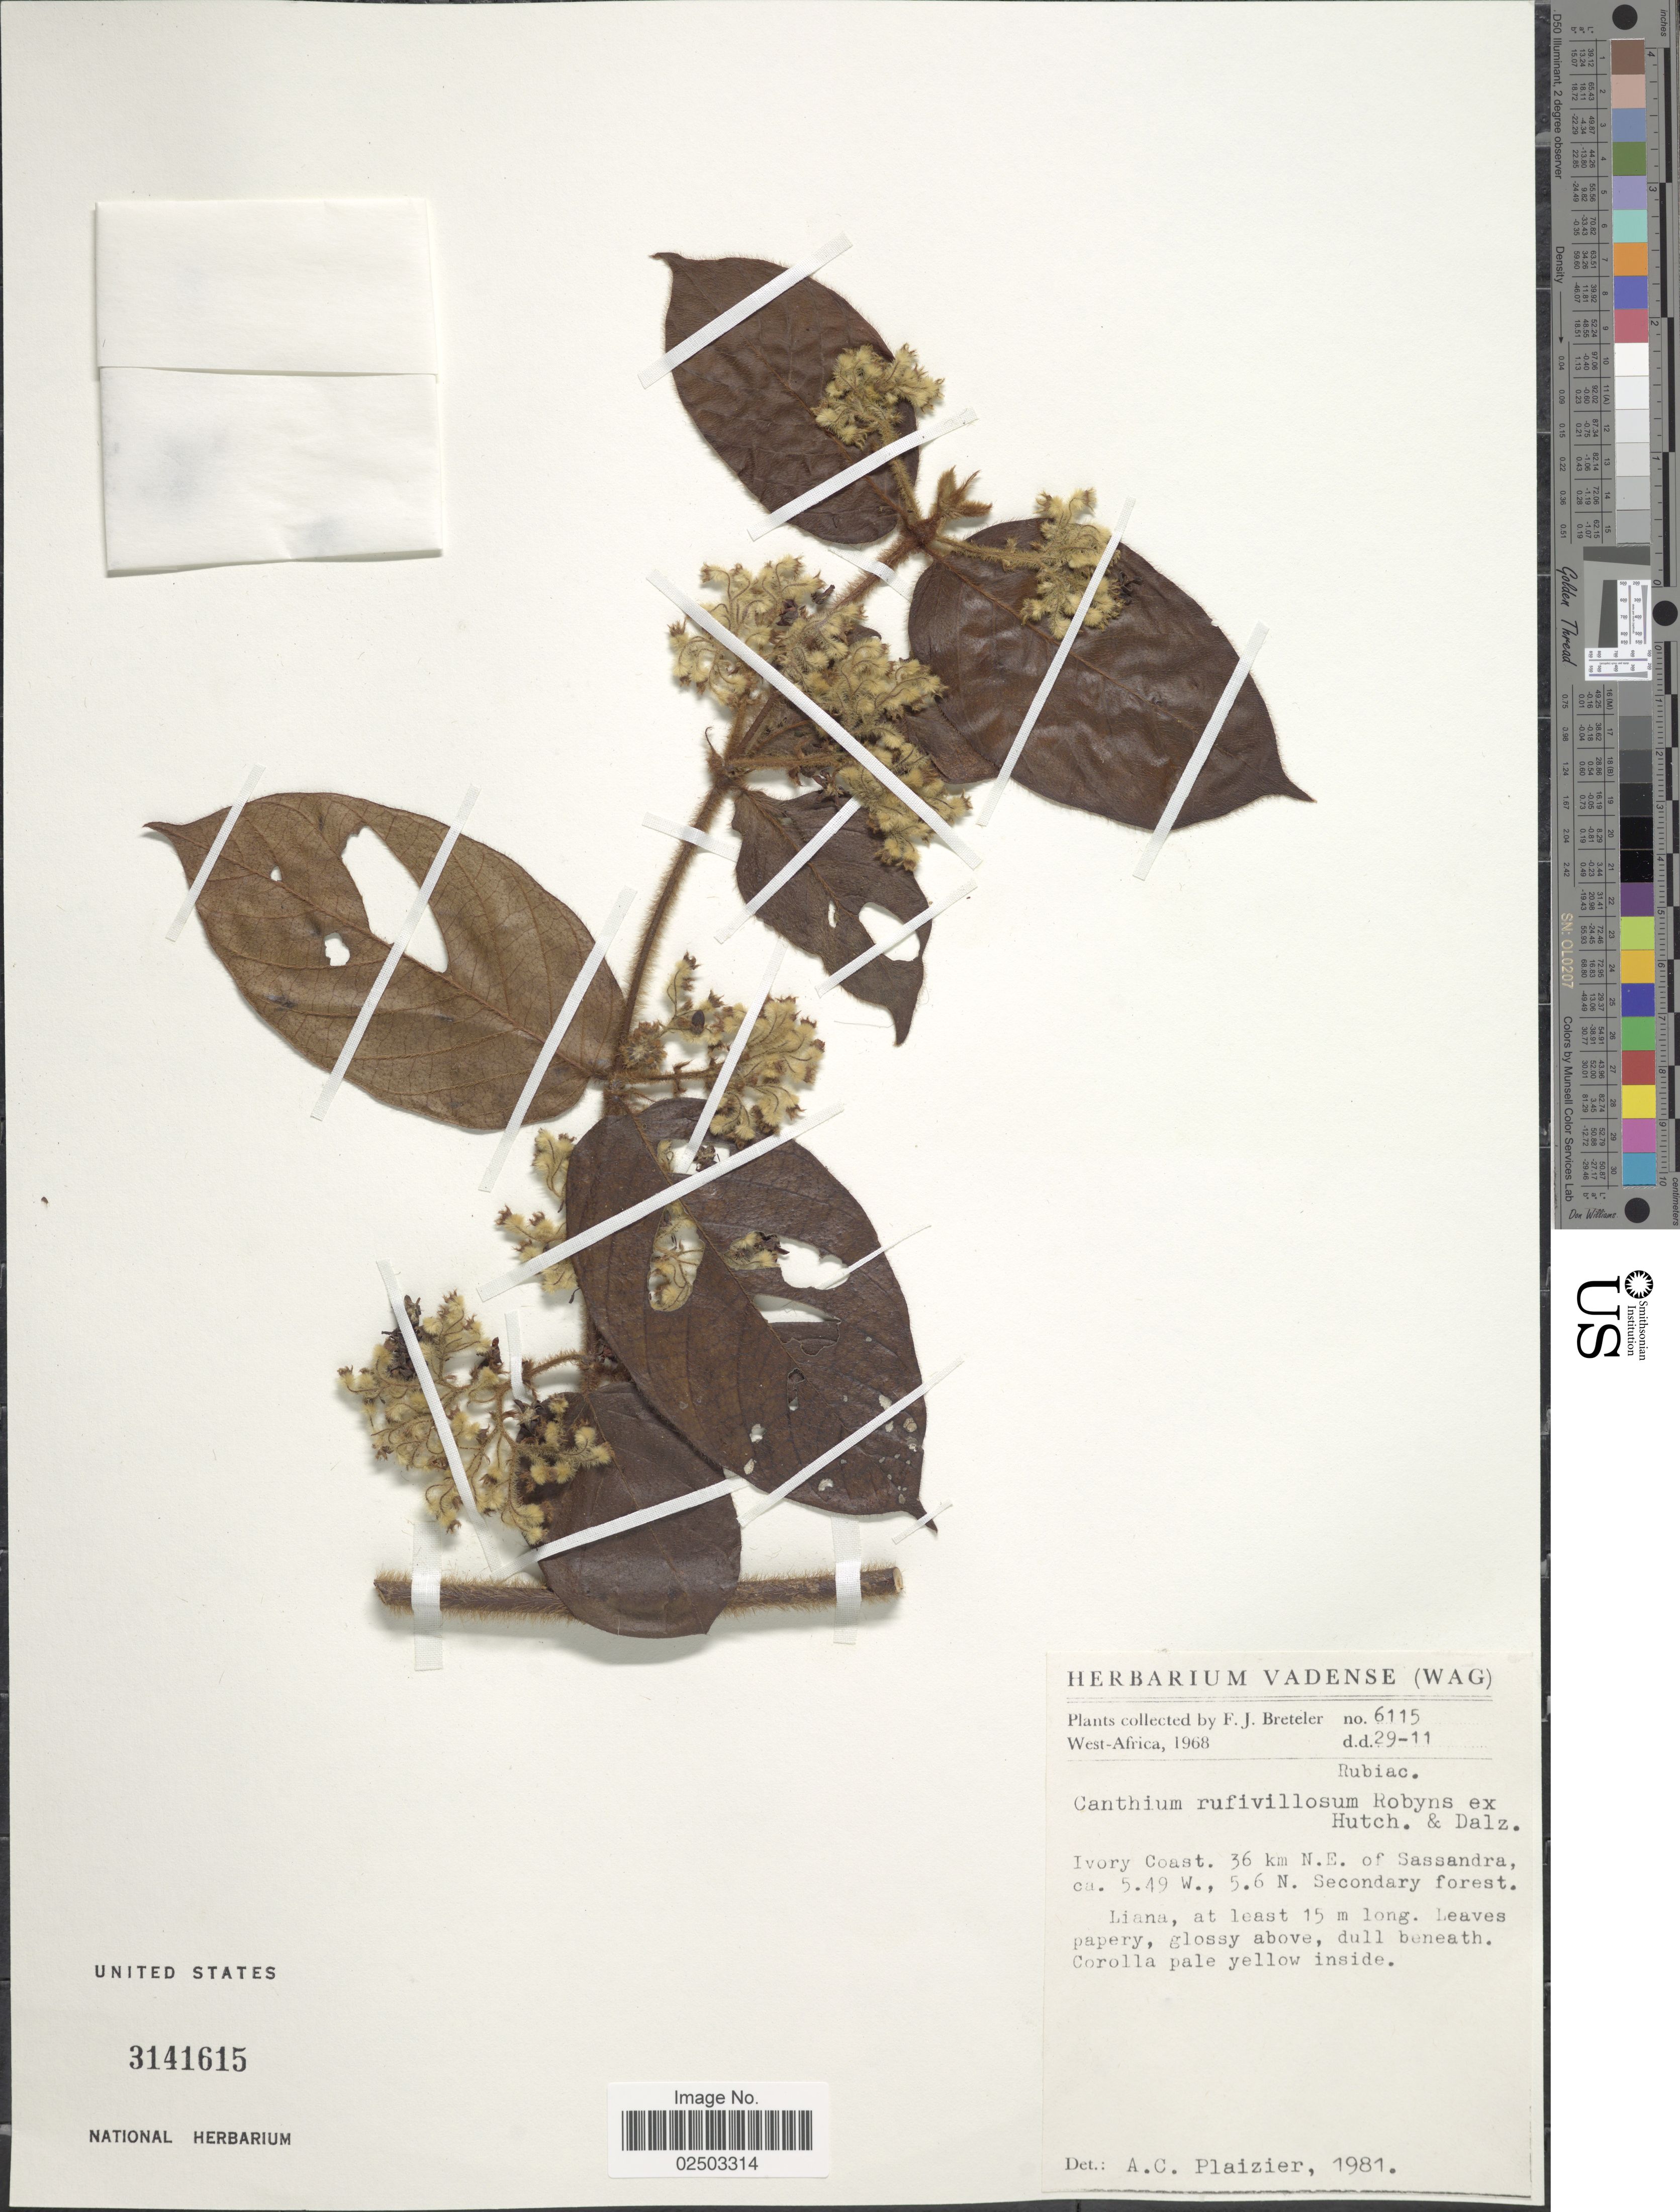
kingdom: Plantae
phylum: Tracheophyta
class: Magnoliopsida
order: Gentianales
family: Rubiaceae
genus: Canthium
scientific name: Canthium rufivillosum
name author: Robyns ex Hutch. & Dalziel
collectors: F. J. Breteler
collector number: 6115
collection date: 1968-11-29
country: Ivory Coast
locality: West-Africa, 36 km N.E. of Sassandra, secondary forest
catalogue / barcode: US 3141615